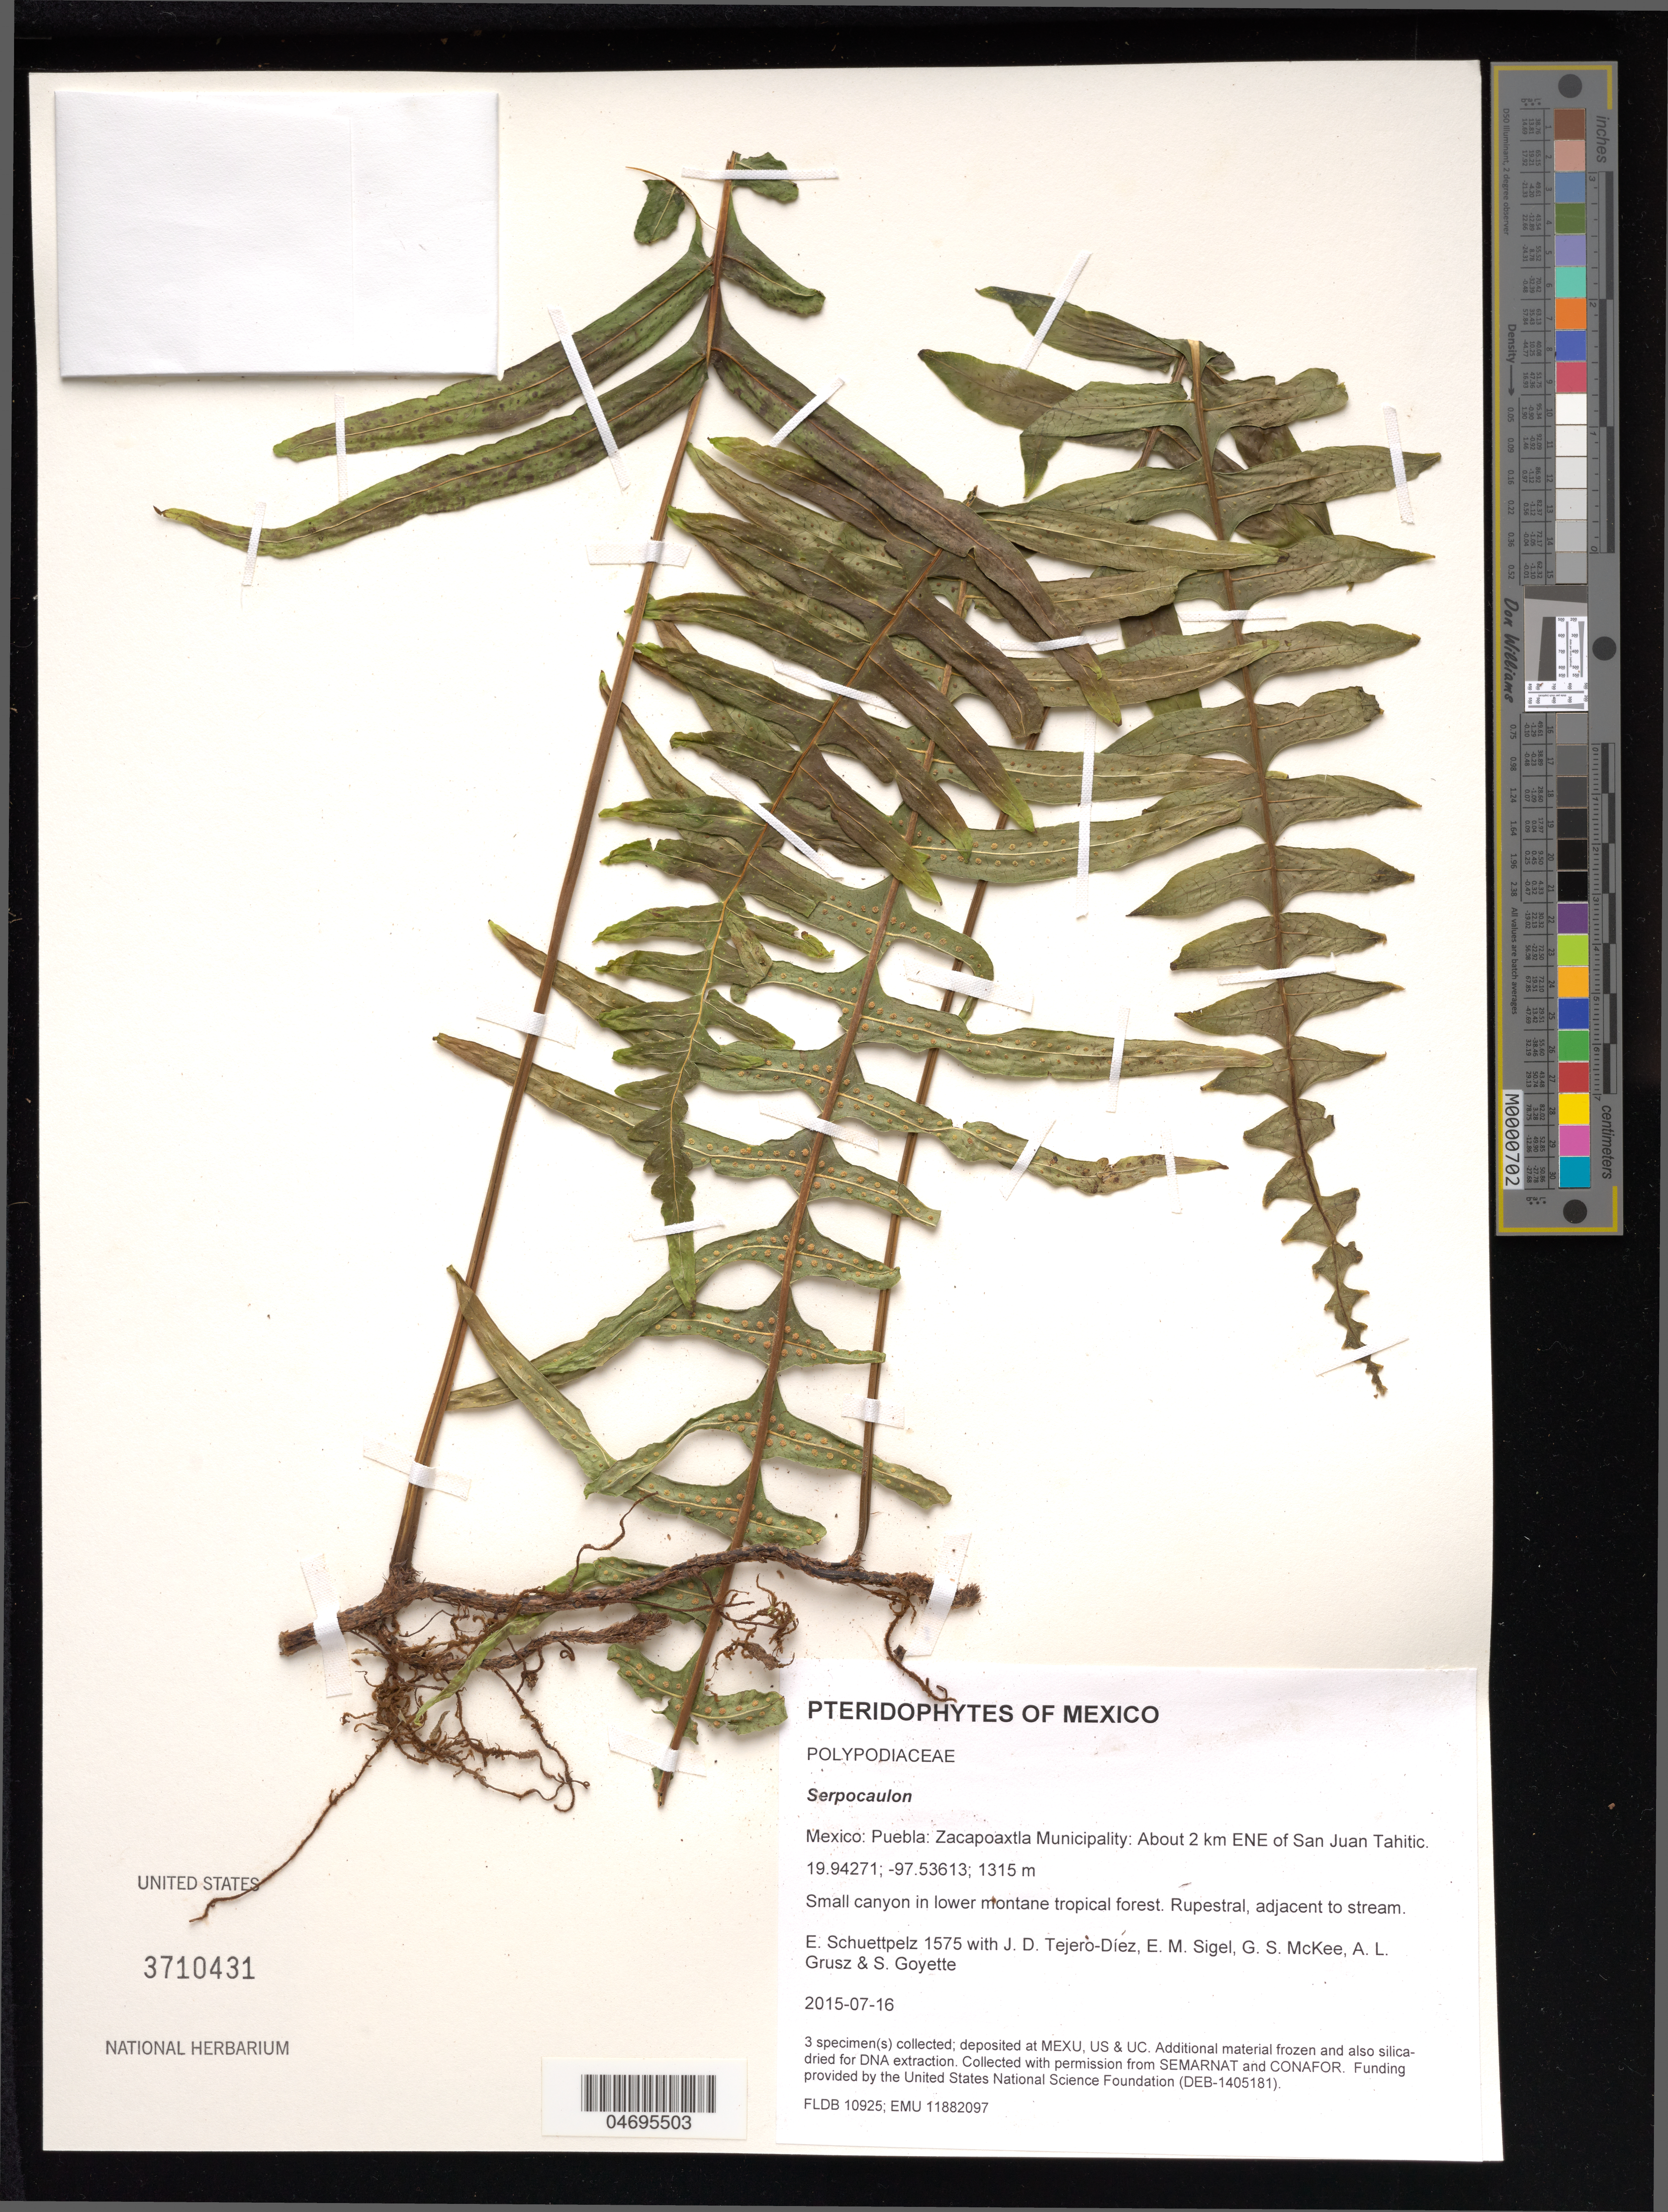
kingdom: Plantae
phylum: Tracheophyta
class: Polypodiopsida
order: Polypodiales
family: Polypodiaceae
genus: Serpocaulon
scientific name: Serpocaulon sp.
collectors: E. Schuettpelz, D. Tejero-Díez, E. M. Sigel, G. S. McKee & A. Grusz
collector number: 1575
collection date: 2015-07-16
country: Mexico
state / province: Puebla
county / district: Zacapoaxtla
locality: About 2 km ENE of San Juan Tahitic.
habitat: Small canyon in lower montane tropical forest.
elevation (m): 1315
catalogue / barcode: US 3710431